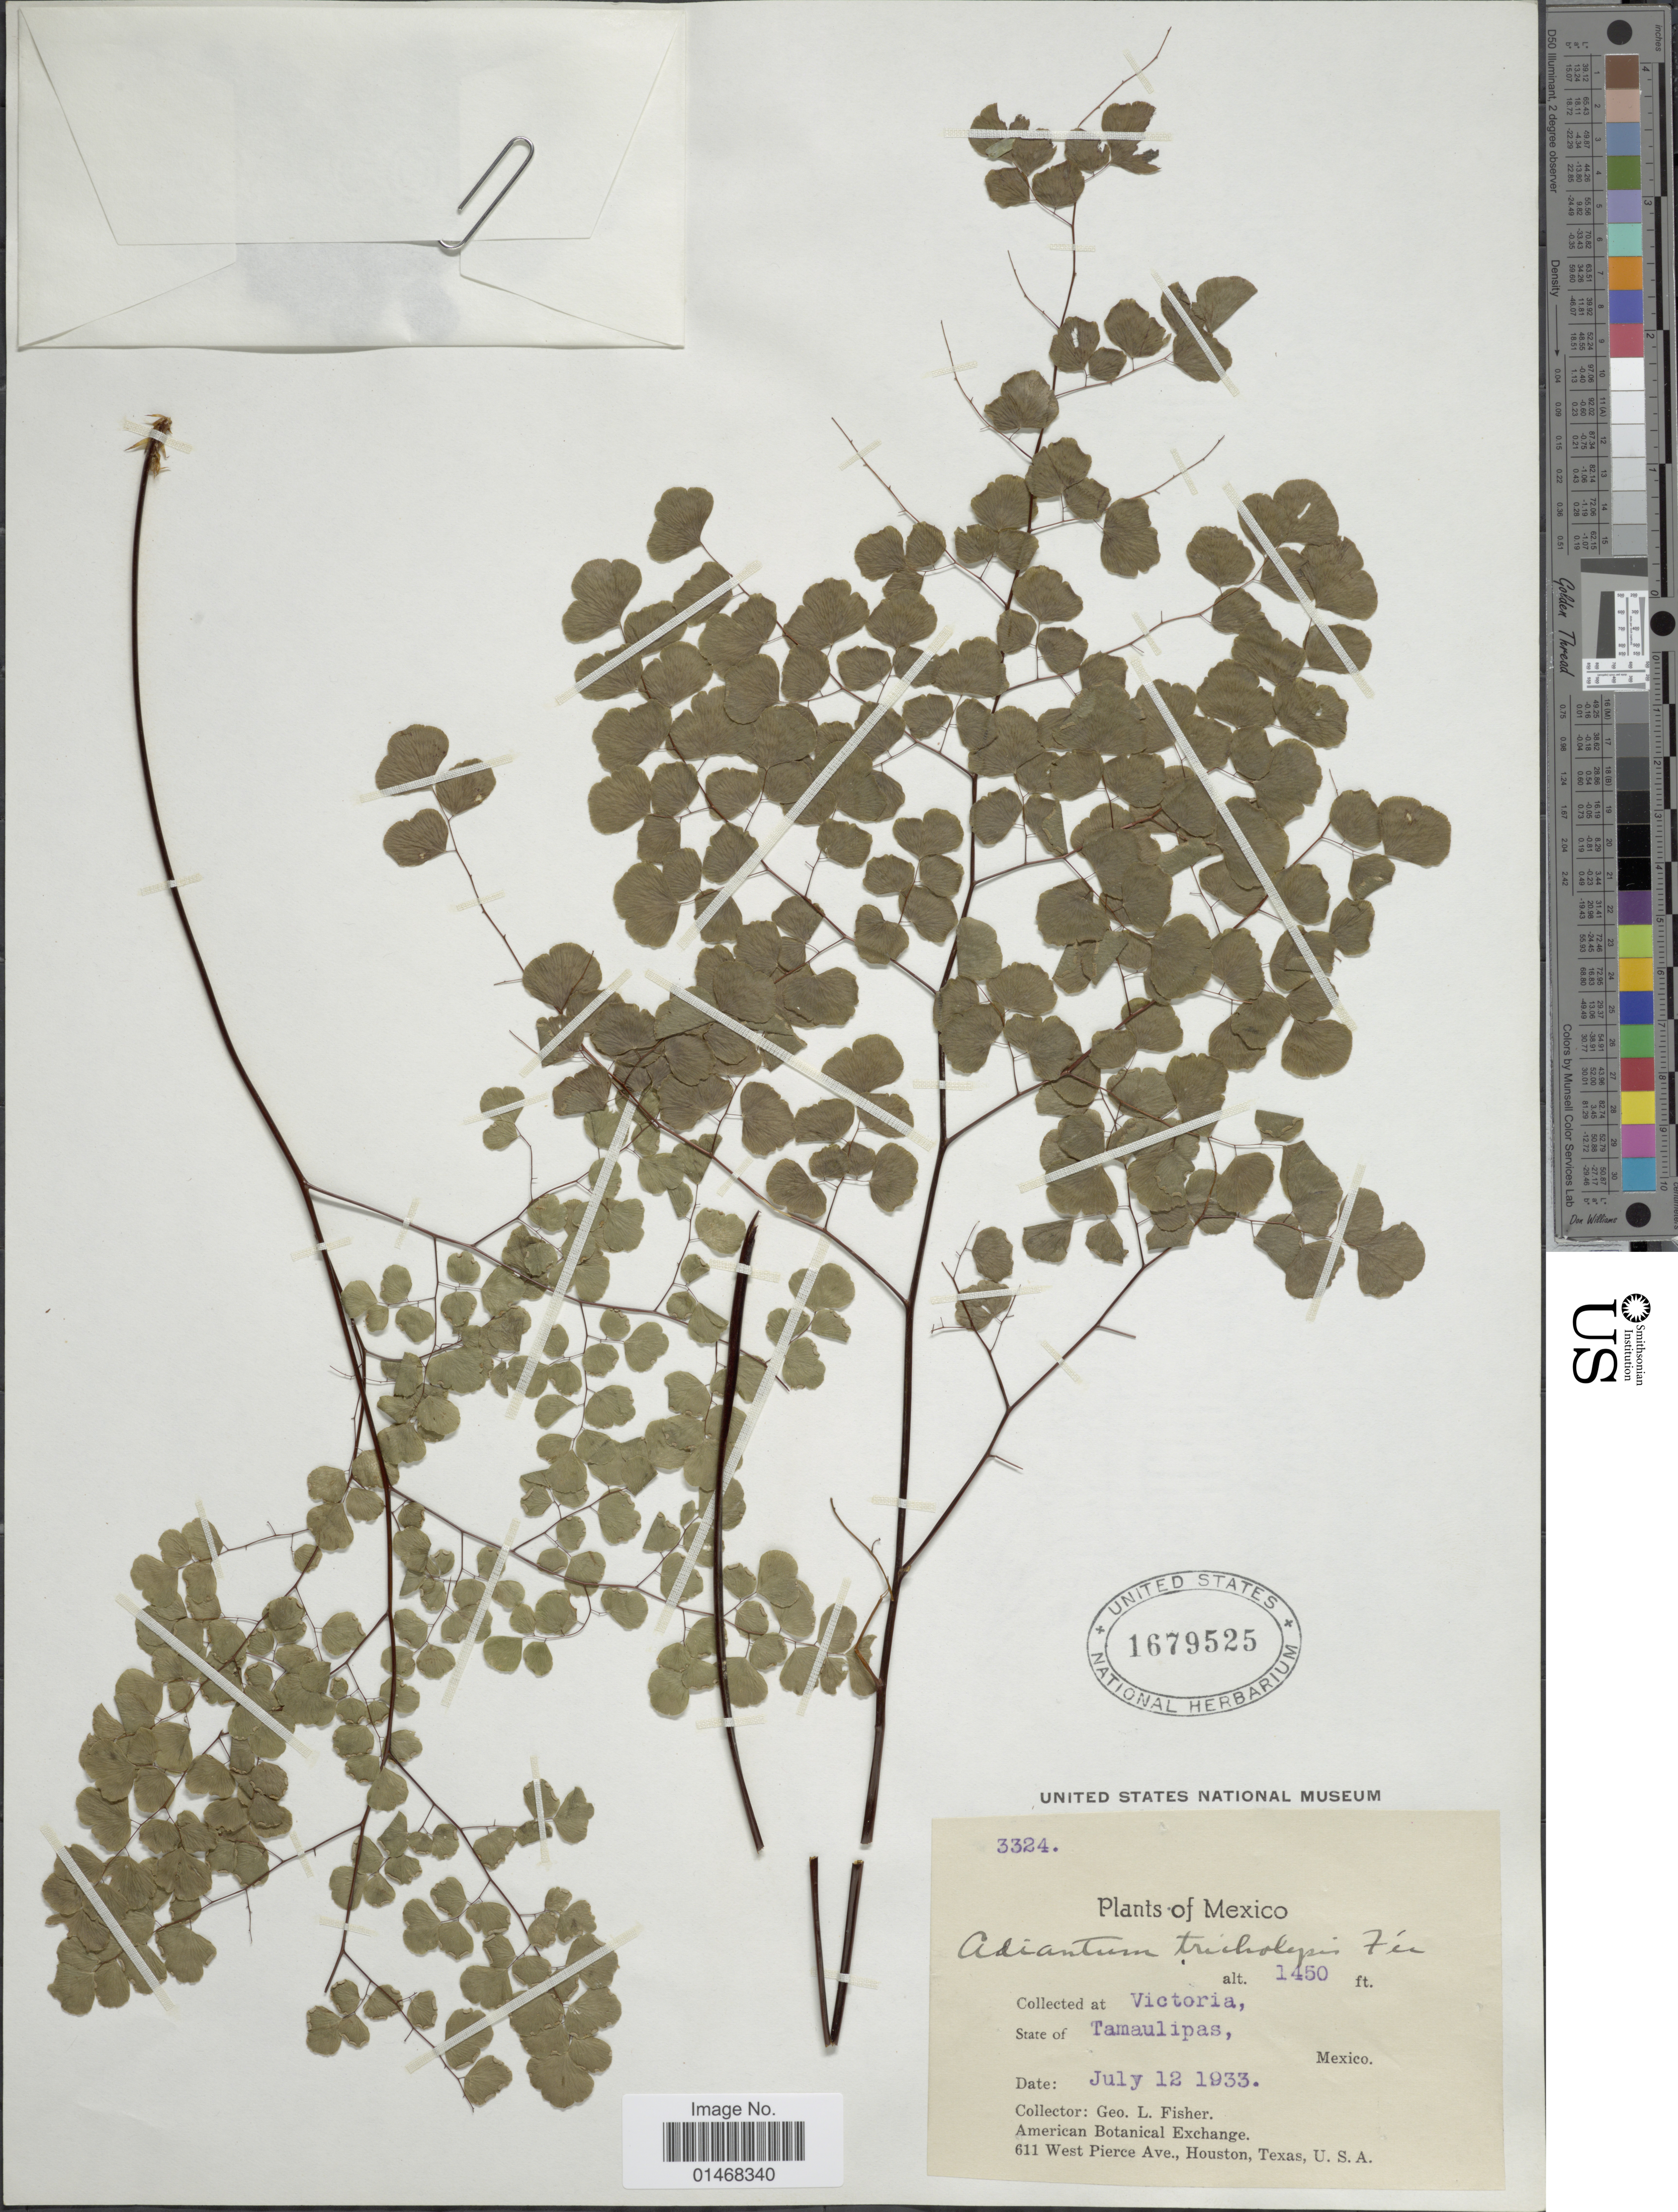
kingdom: Plantae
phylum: Tracheophyta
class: Polypodiopsida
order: Polypodiales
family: Pteridaceae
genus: Adiantum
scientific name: Adiantum tricholepis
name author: Fée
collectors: G. L. Fisher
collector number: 3324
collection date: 1933-07-12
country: Mexico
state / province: Tamaulipas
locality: Victoria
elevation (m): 442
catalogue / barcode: US 1679525